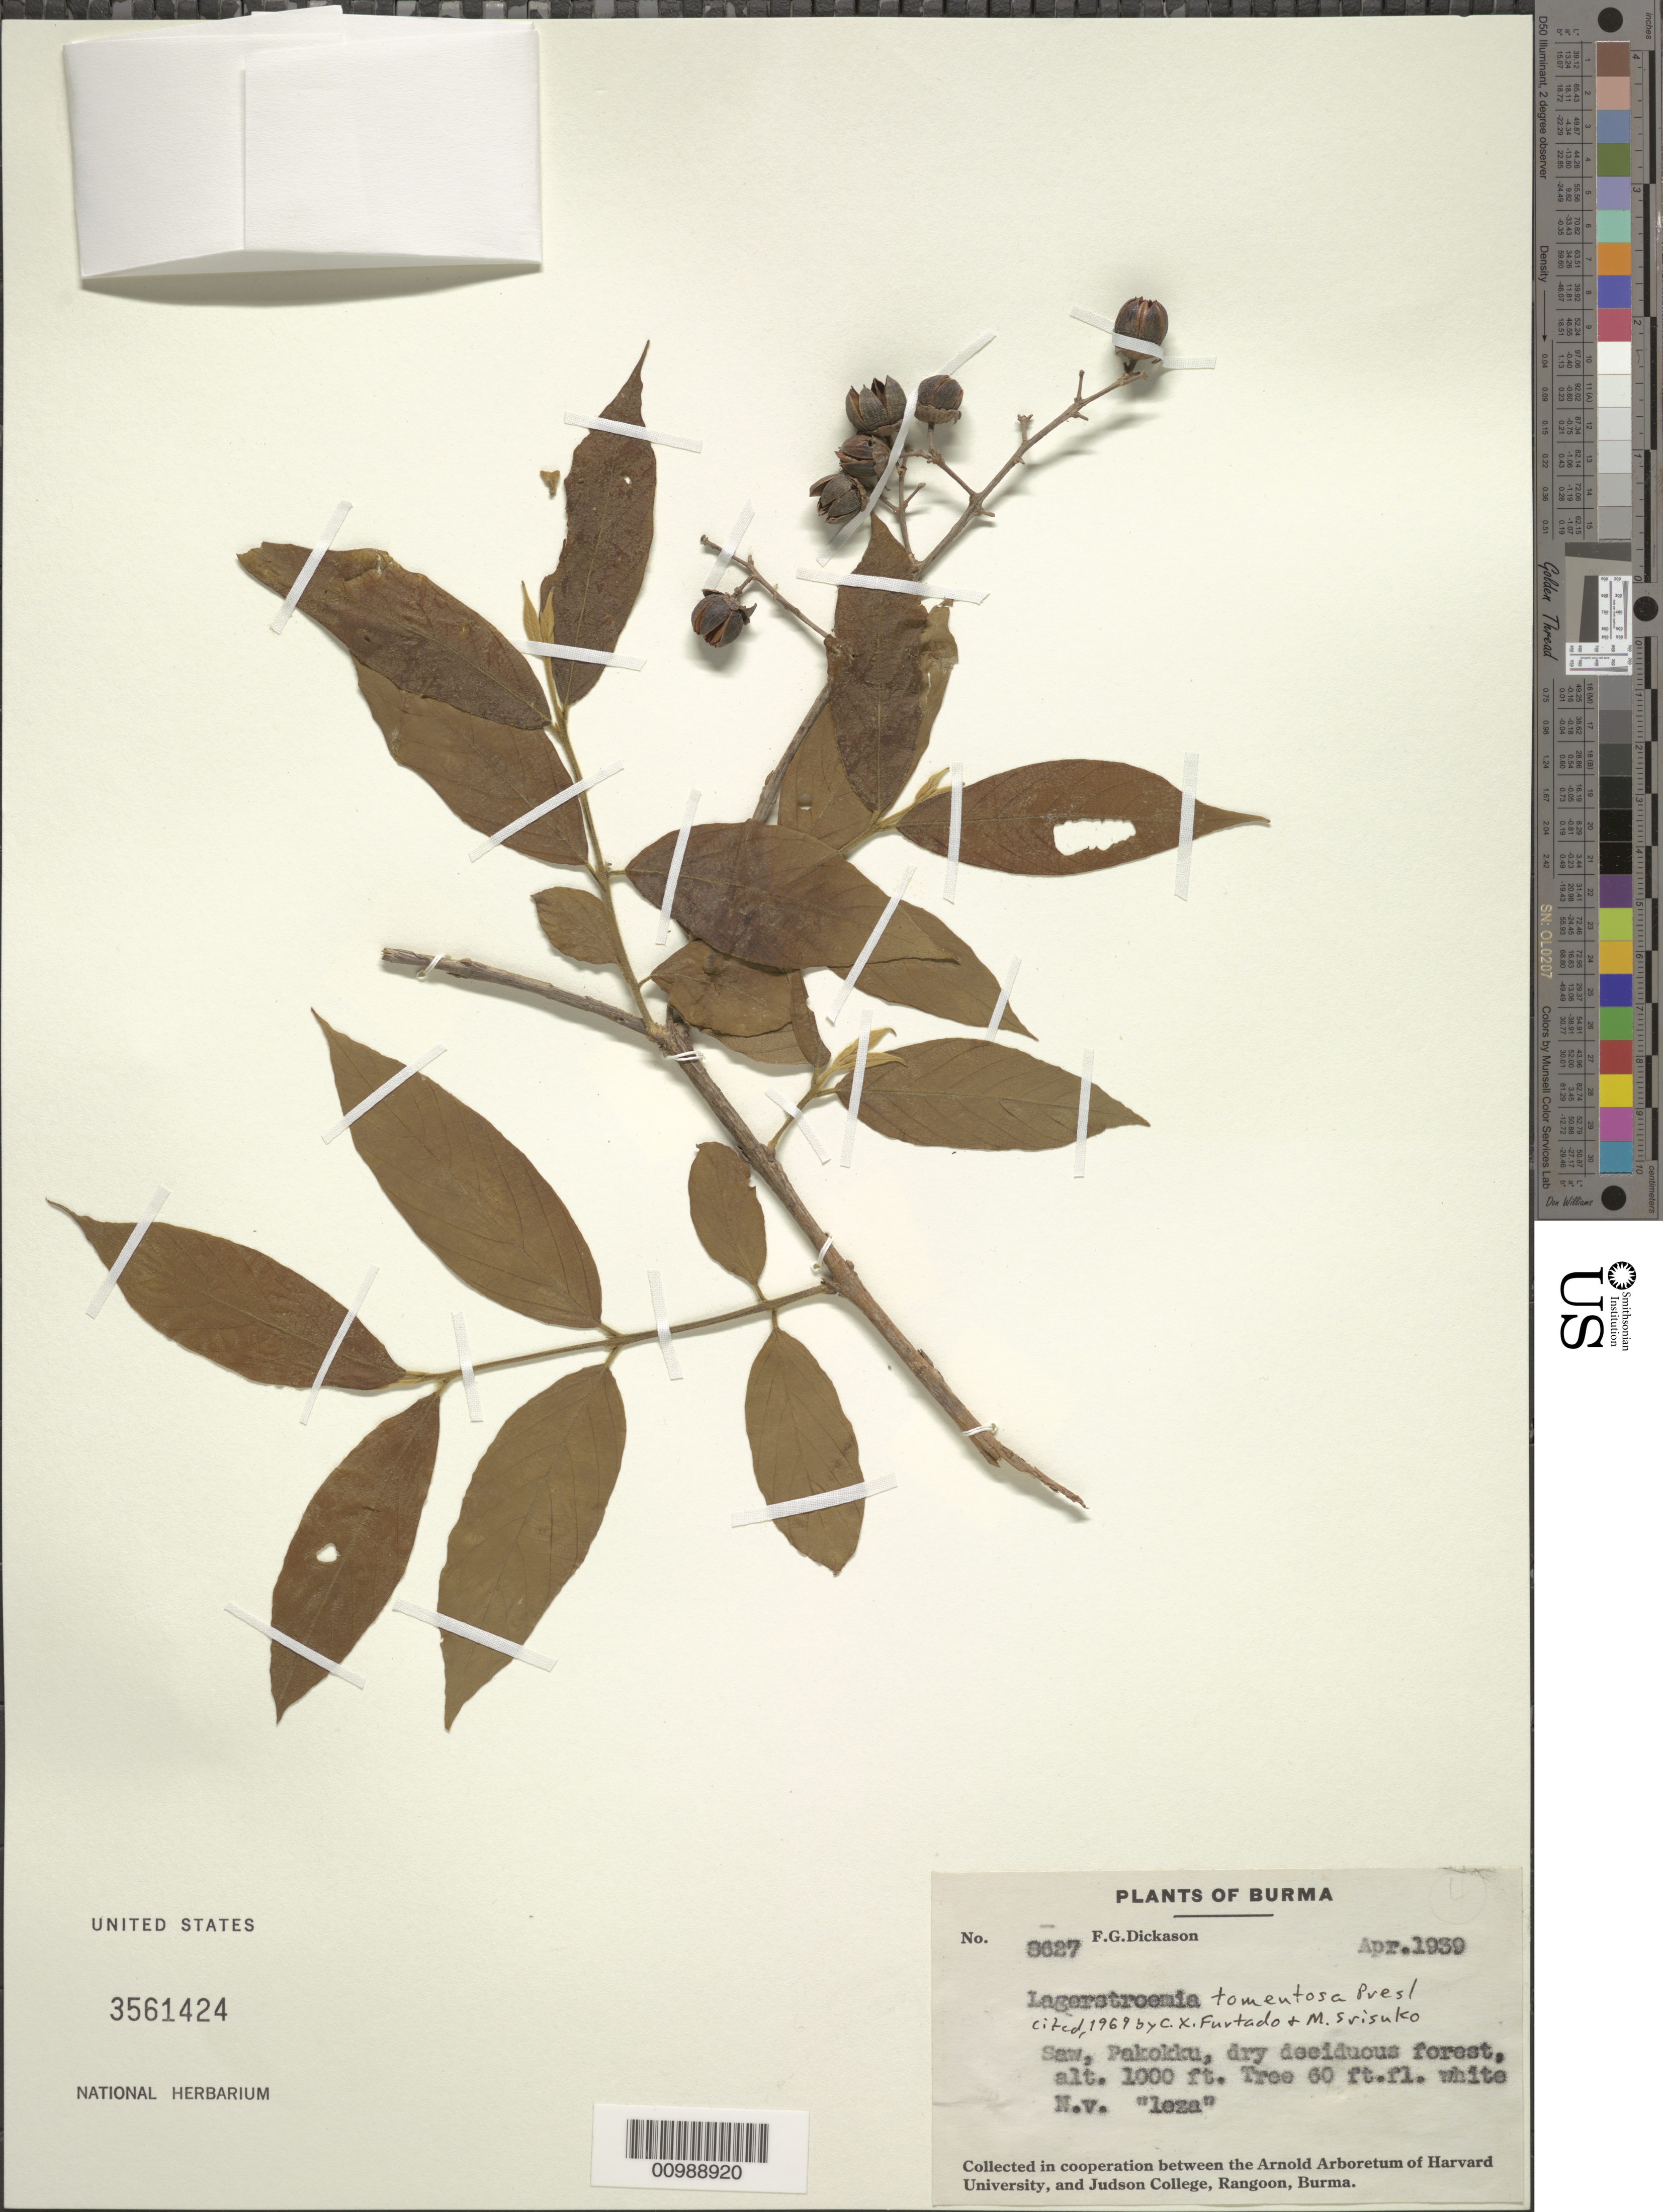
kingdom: Plantae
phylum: Tracheophyta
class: Magnoliopsida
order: Myrtales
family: Lythraceae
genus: Lagerstroemia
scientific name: Lagerstroemia tomentosa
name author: C. Presl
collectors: F. Dickason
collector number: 8627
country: Myanmar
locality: Saw, Pakokku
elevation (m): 305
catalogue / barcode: US 3561424